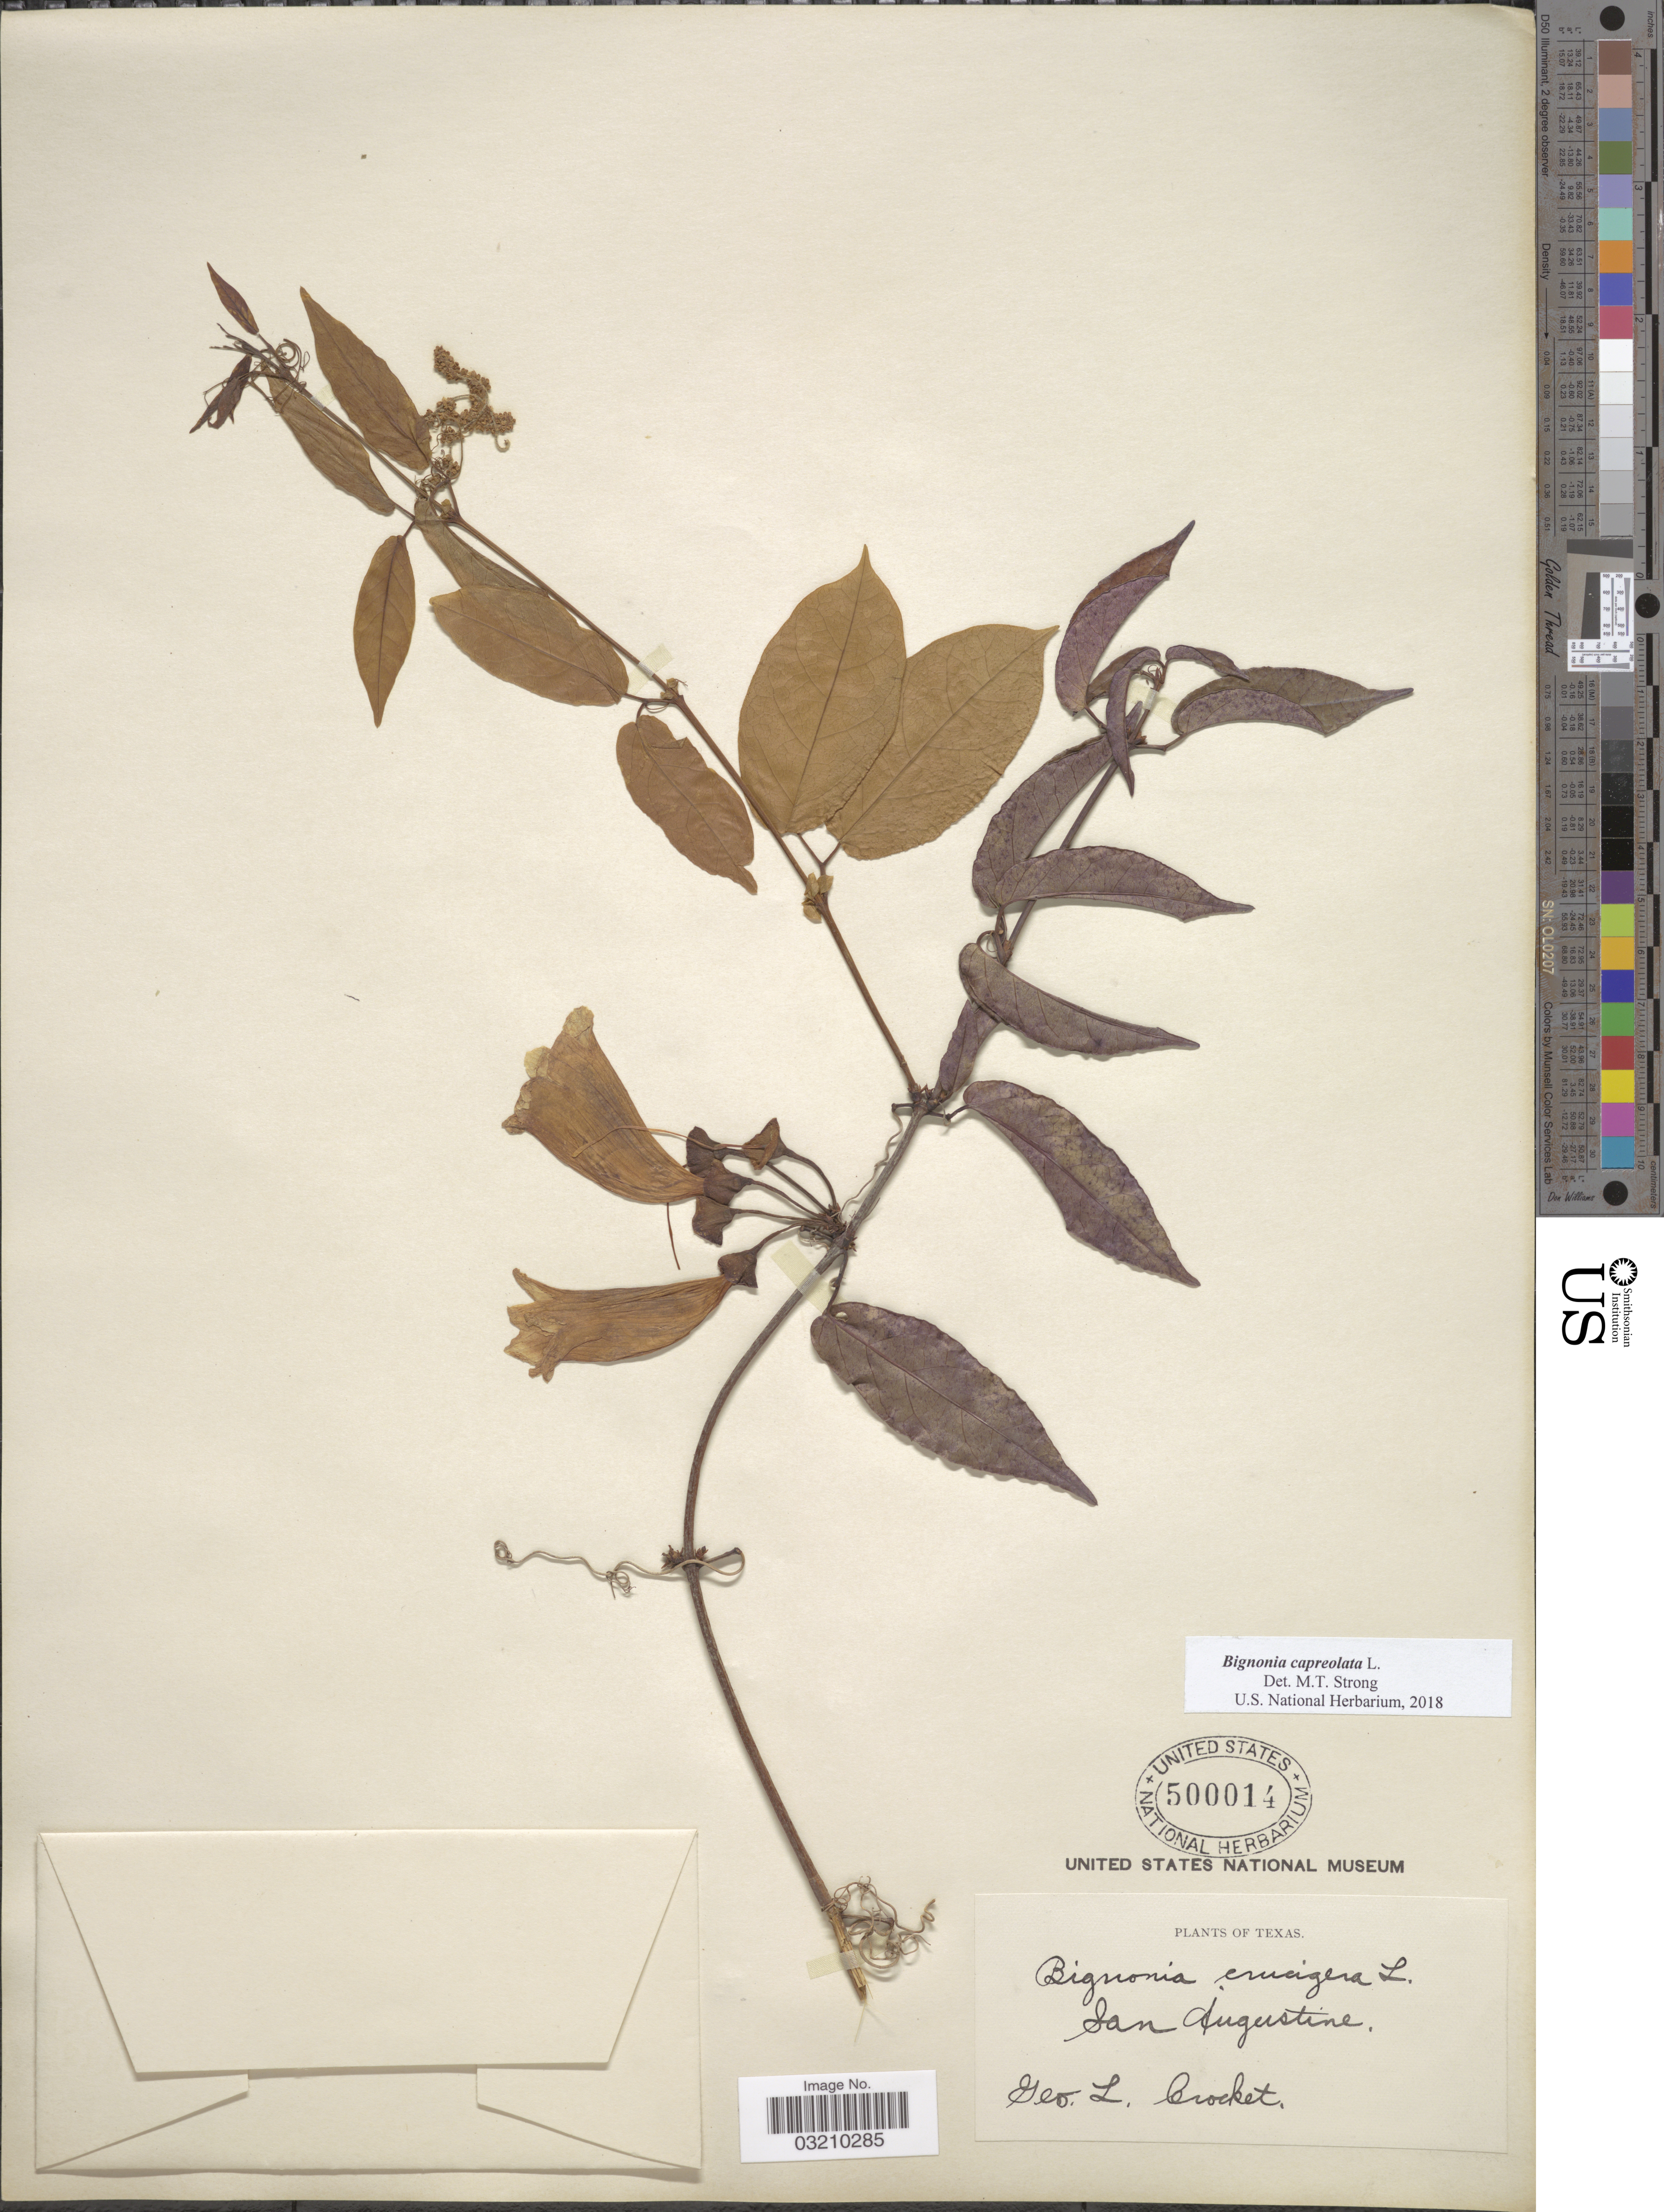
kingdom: Plantae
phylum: Tracheophyta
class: Magnoliopsida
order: Lamiales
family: Bignoniaceae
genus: Bignonia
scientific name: Bignonia capreolata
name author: L.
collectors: G. Crocket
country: United States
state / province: Texas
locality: San Augustine.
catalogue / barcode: US 500014